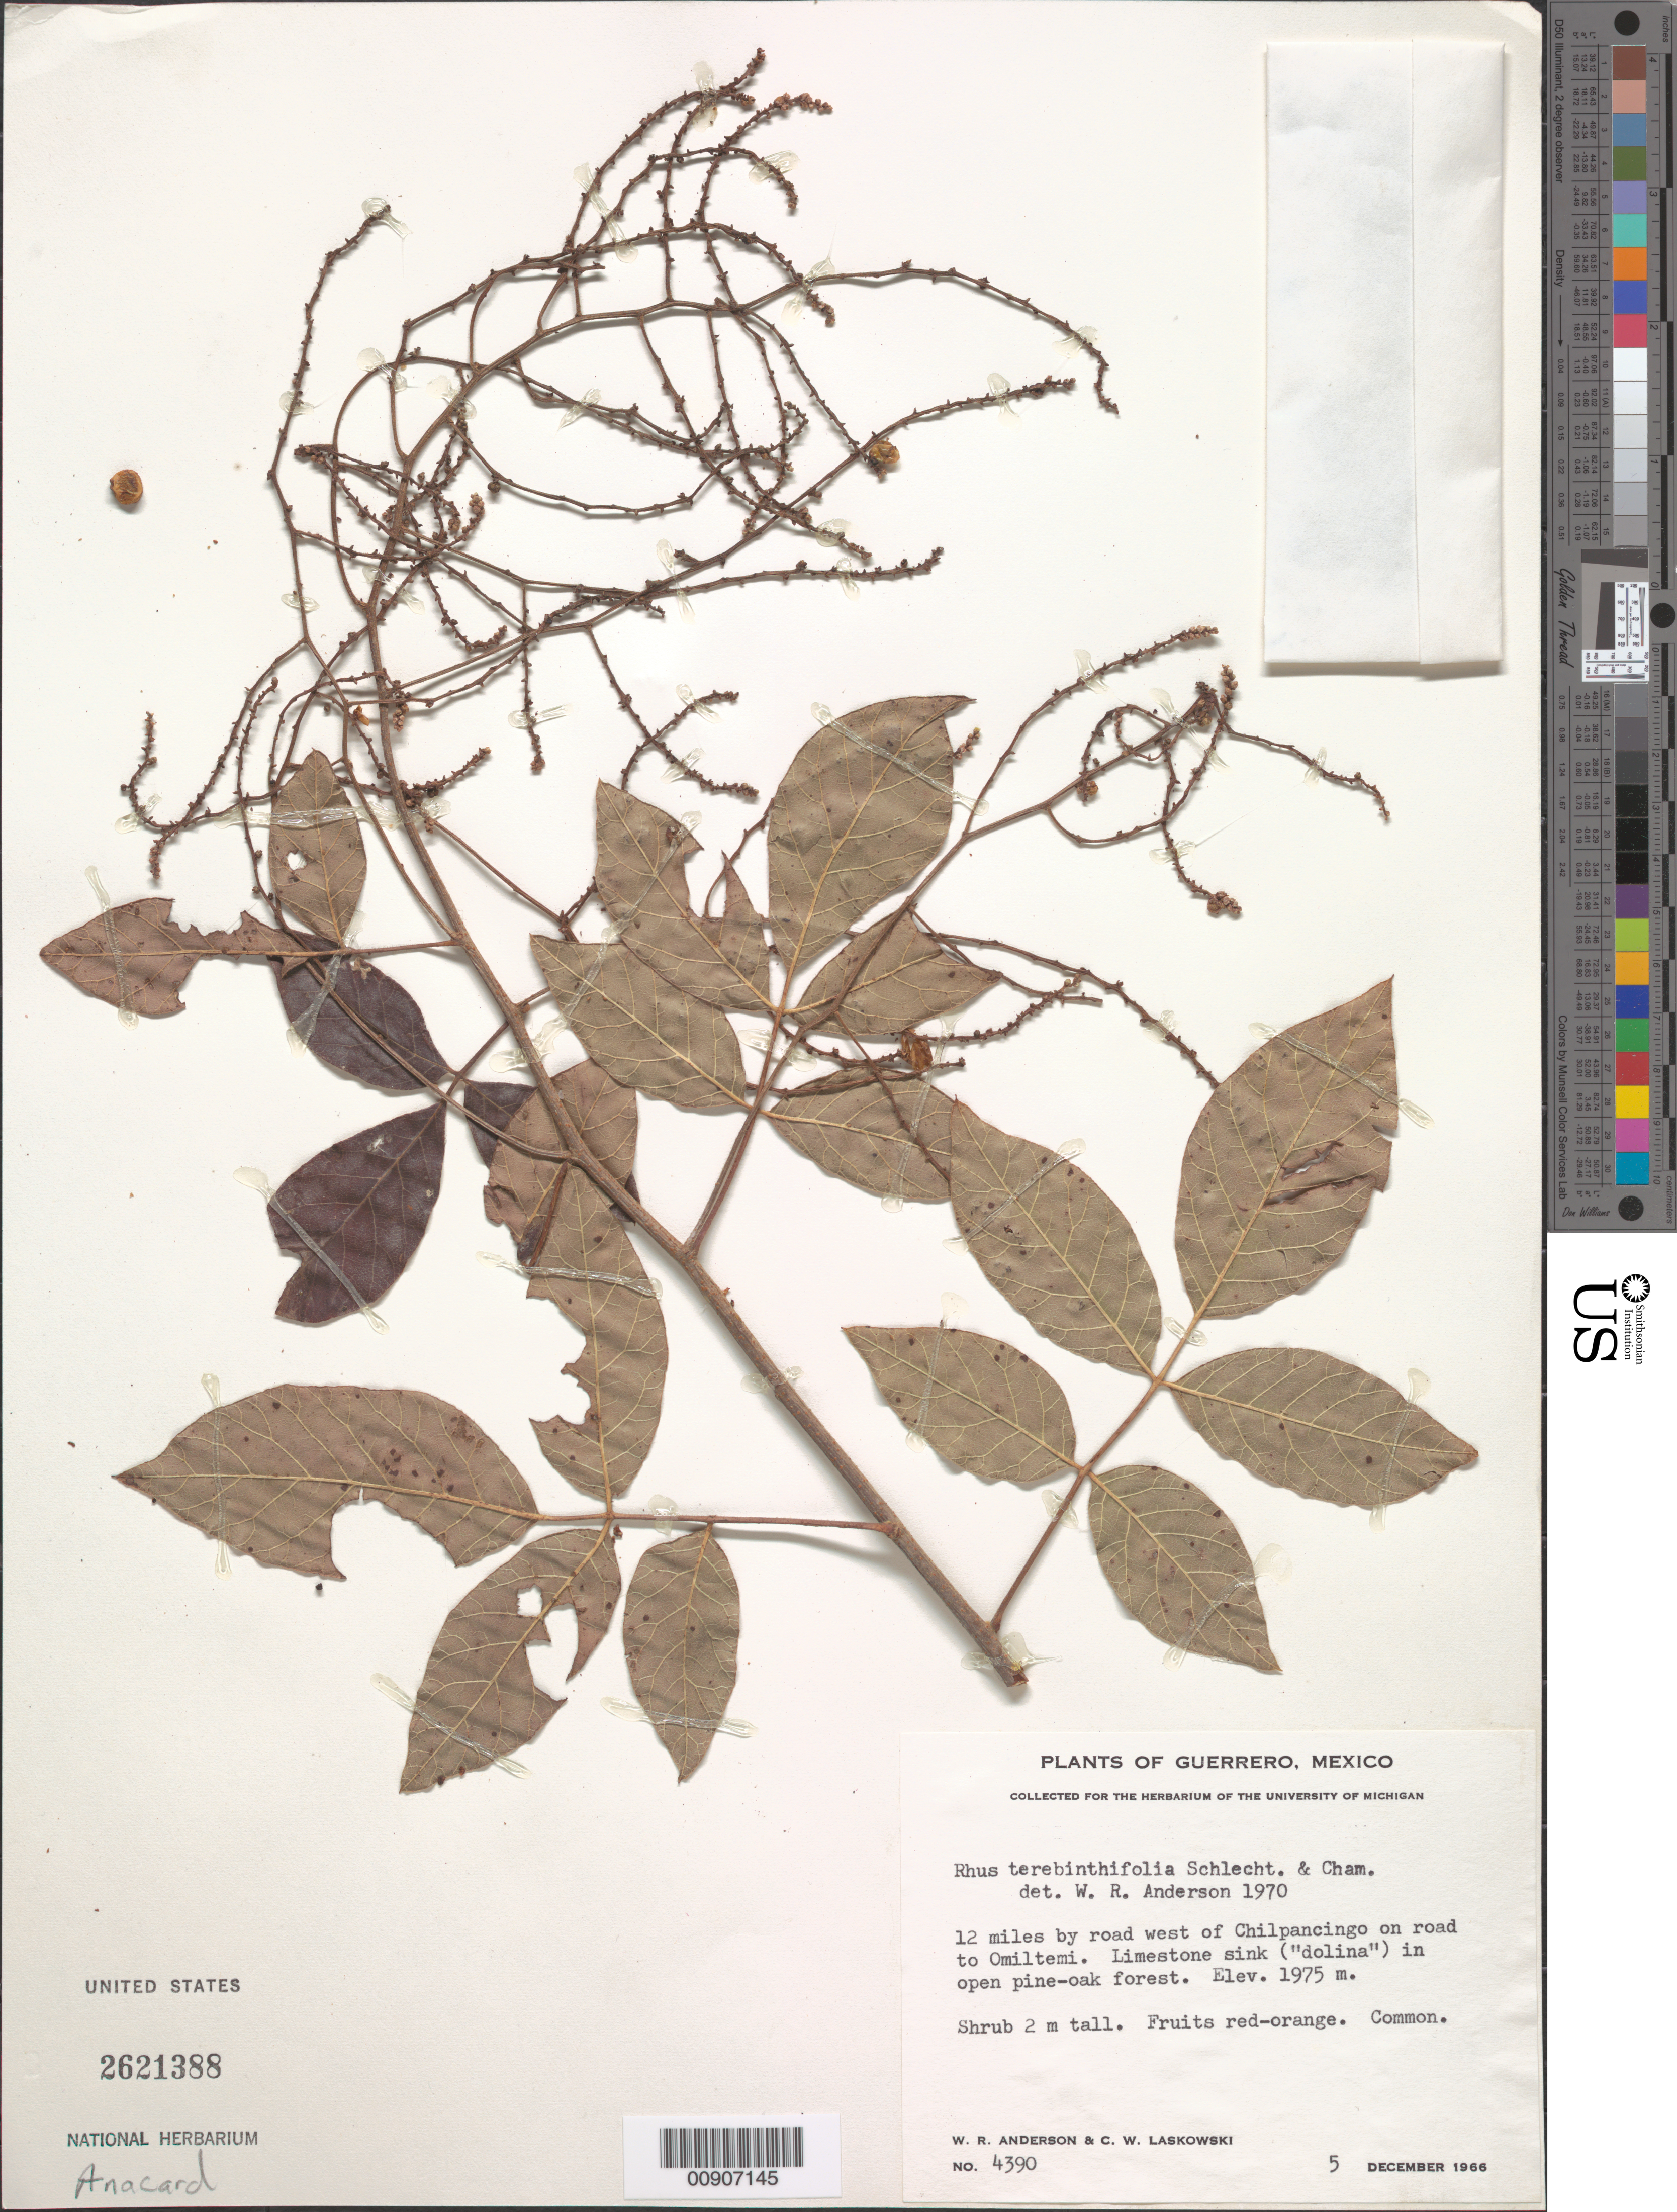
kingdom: Plantae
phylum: Tracheophyta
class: Magnoliopsida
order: Sapindales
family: Anacardiaceae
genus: Rhus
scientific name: Rhus terebinthifolia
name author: Schltdl. & Cham.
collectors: W. R. Anderson & C. Laskowski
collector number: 4390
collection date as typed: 05 Dec 1966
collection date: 1966-12-05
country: Mexico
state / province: Guerrero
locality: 12 miles by road west of Chilpancingo on road to Omiltemi. Guerrero.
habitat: Limestone sink ("dolina") in open pine-oak forest.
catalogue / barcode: US 2621388